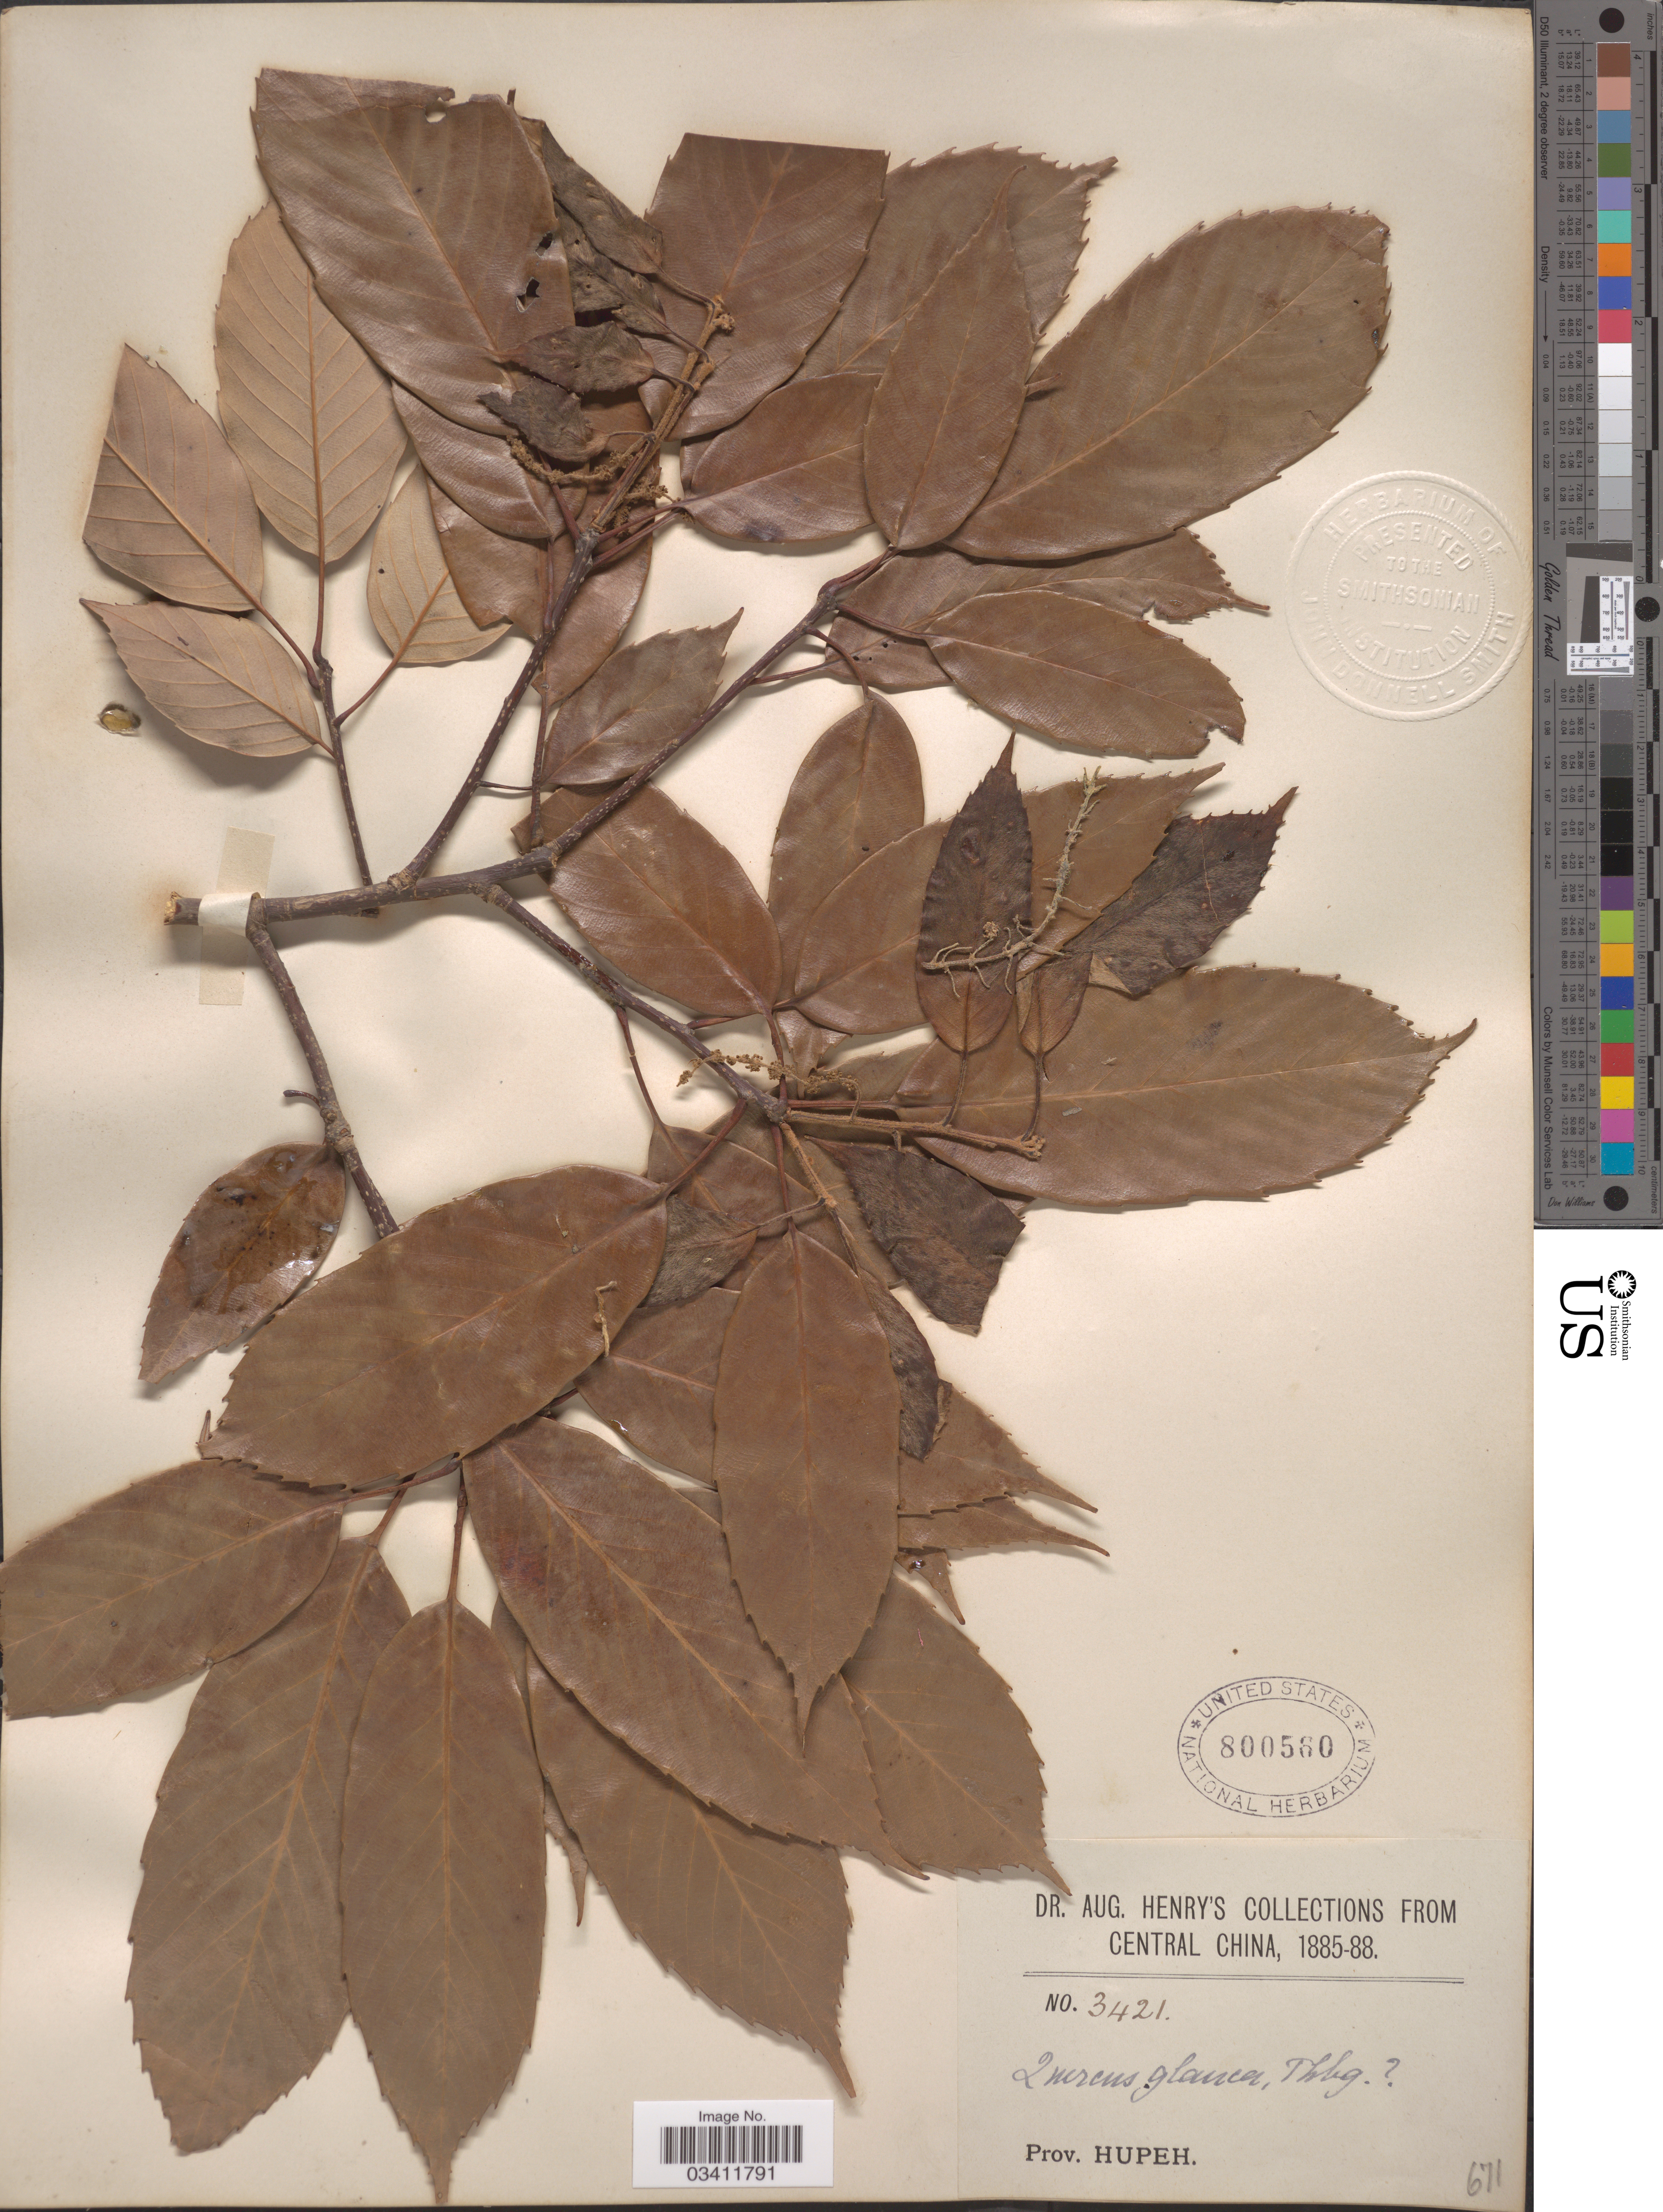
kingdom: Plantae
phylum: Tracheophyta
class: Magnoliopsida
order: Fagales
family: Fagaceae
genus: Quercus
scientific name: Quercus glauca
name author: Thunb.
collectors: A. Henry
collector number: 3421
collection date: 1885/1888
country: China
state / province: Hubei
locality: Central China. Prov. Hupeh.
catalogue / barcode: US 800560